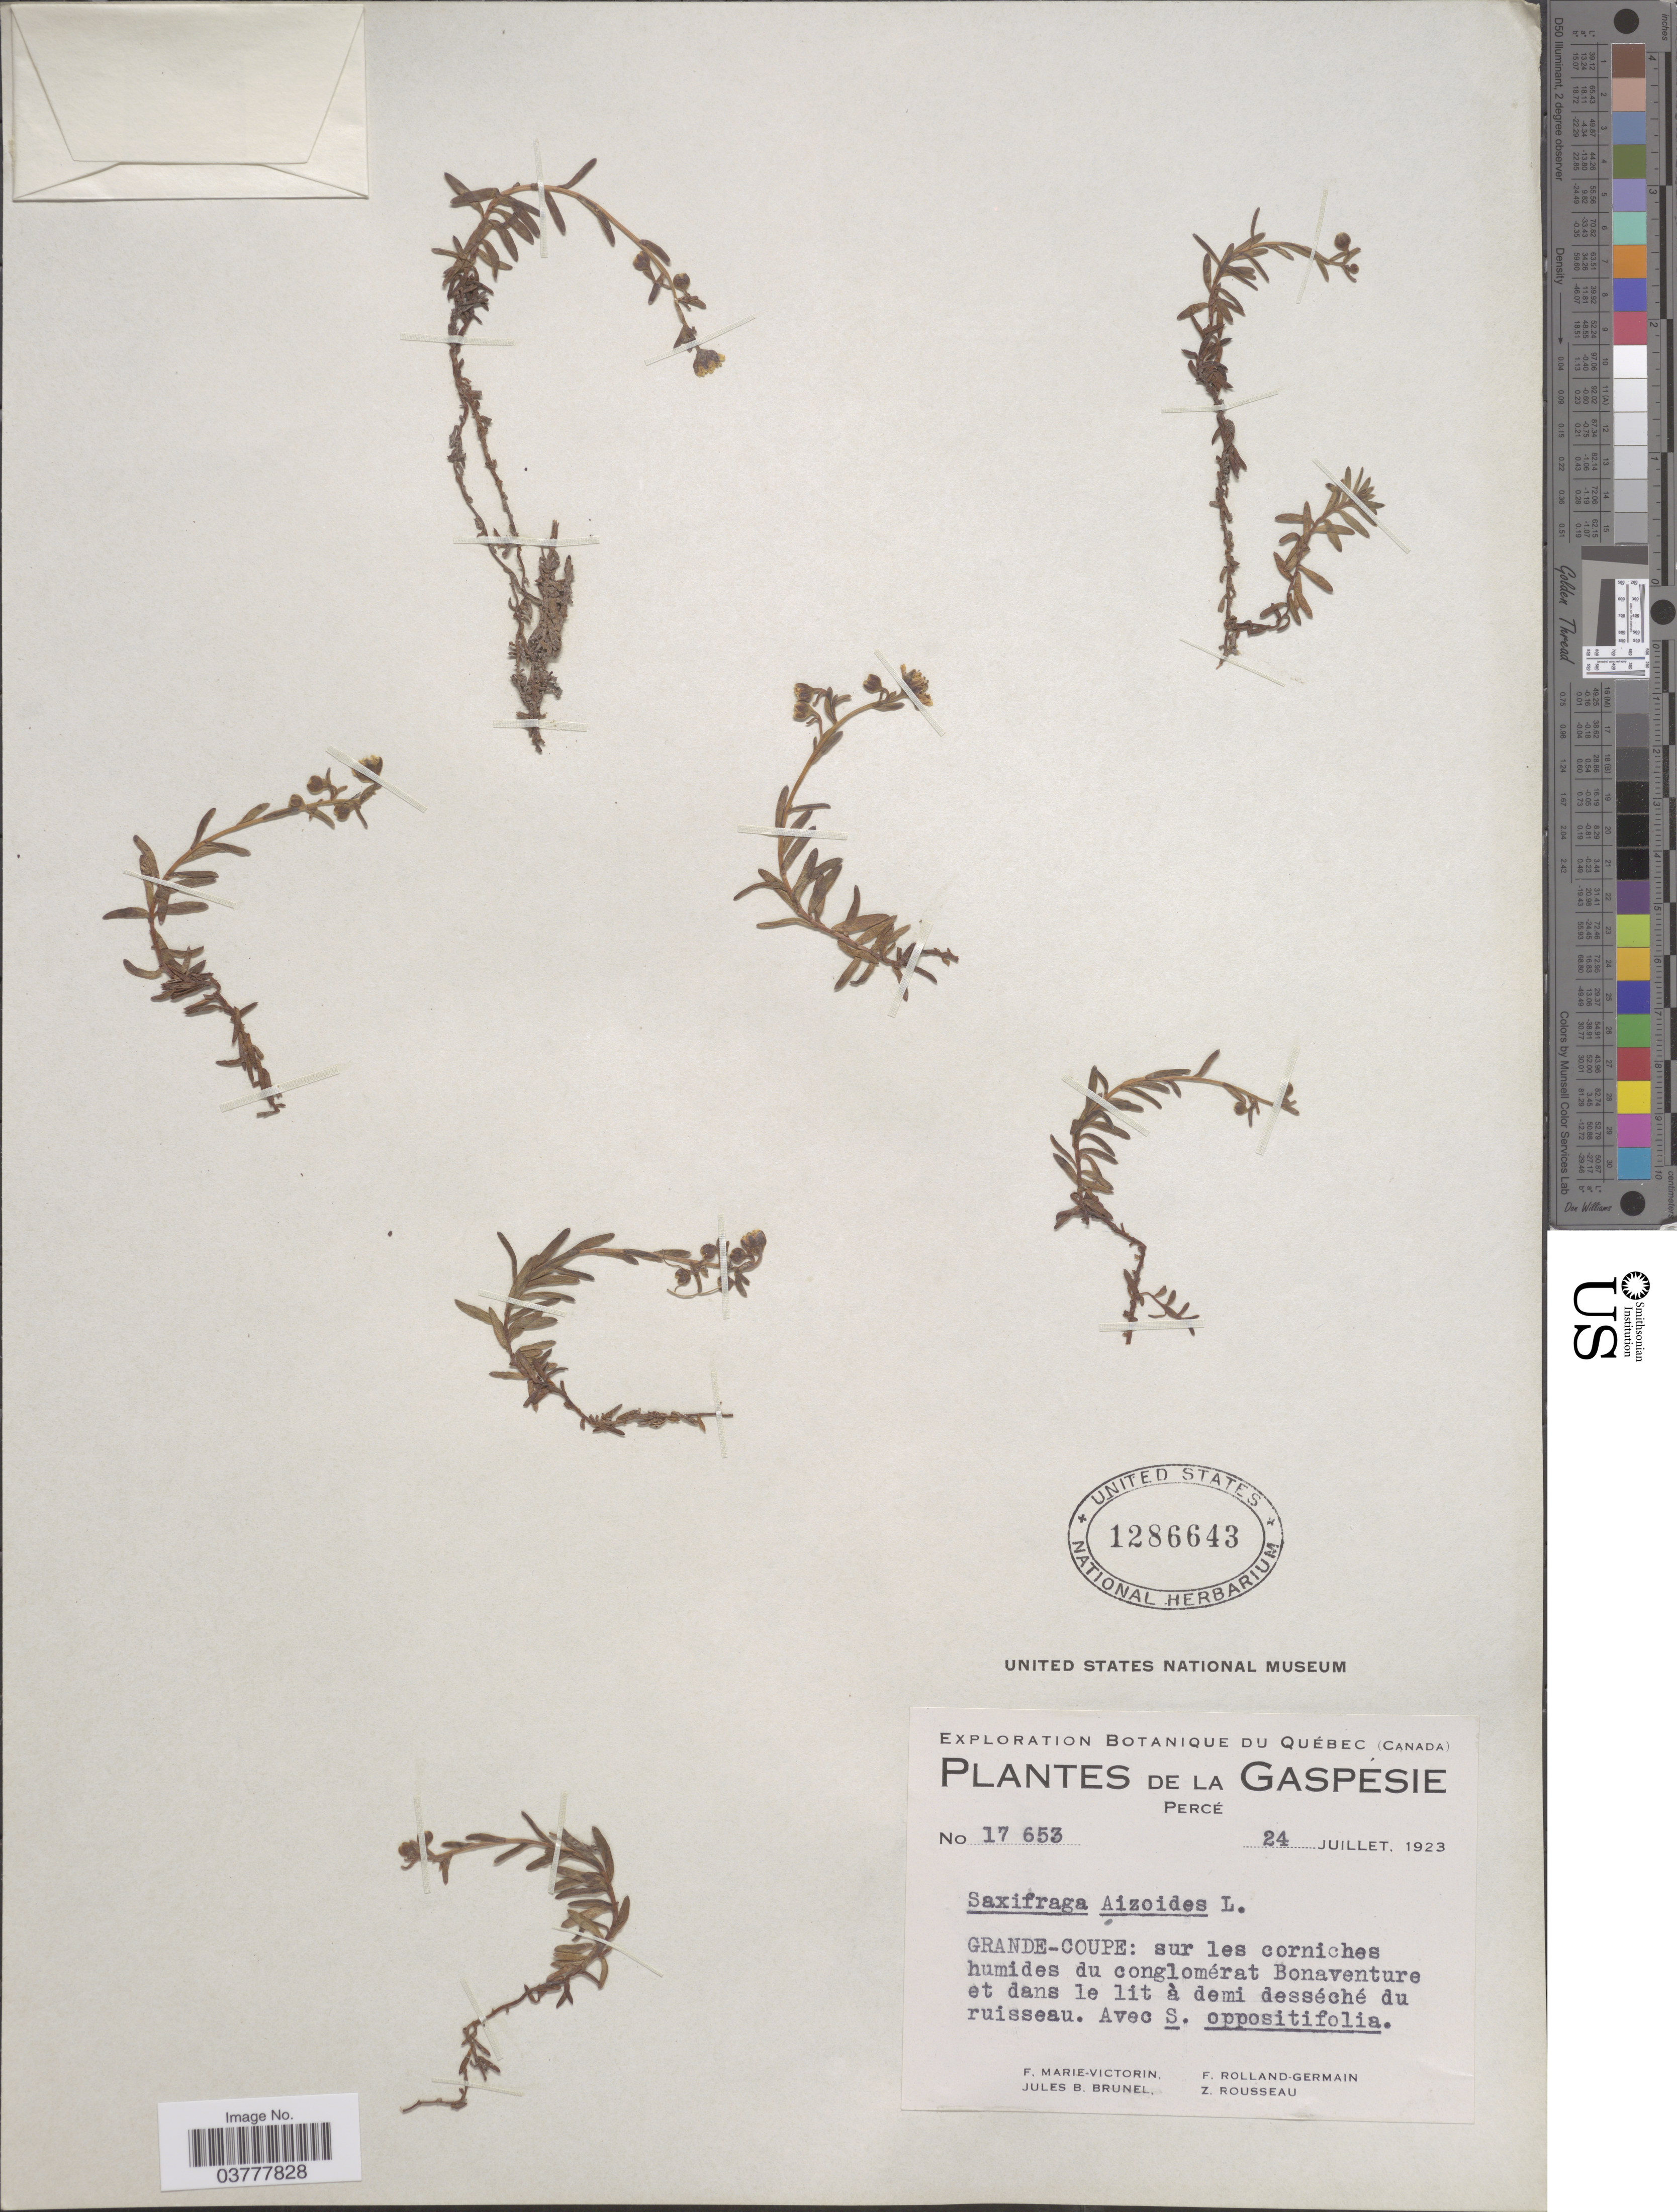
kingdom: Plantae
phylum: Tracheophyta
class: Magnoliopsida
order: Saxifragales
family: Saxifragaceae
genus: Saxifraga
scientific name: Saxifraga aizoides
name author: L.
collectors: F. Marie-Victorin, J. Brunel, Rolland-Germain & Z. Rousseau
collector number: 17 653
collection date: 1923-07-24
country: Canada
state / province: Quebec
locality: La Gaspesie, Percé. Grande-Coupe: sur les corniches humides du conglomérat Bonaventure.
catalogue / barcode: US 1286643